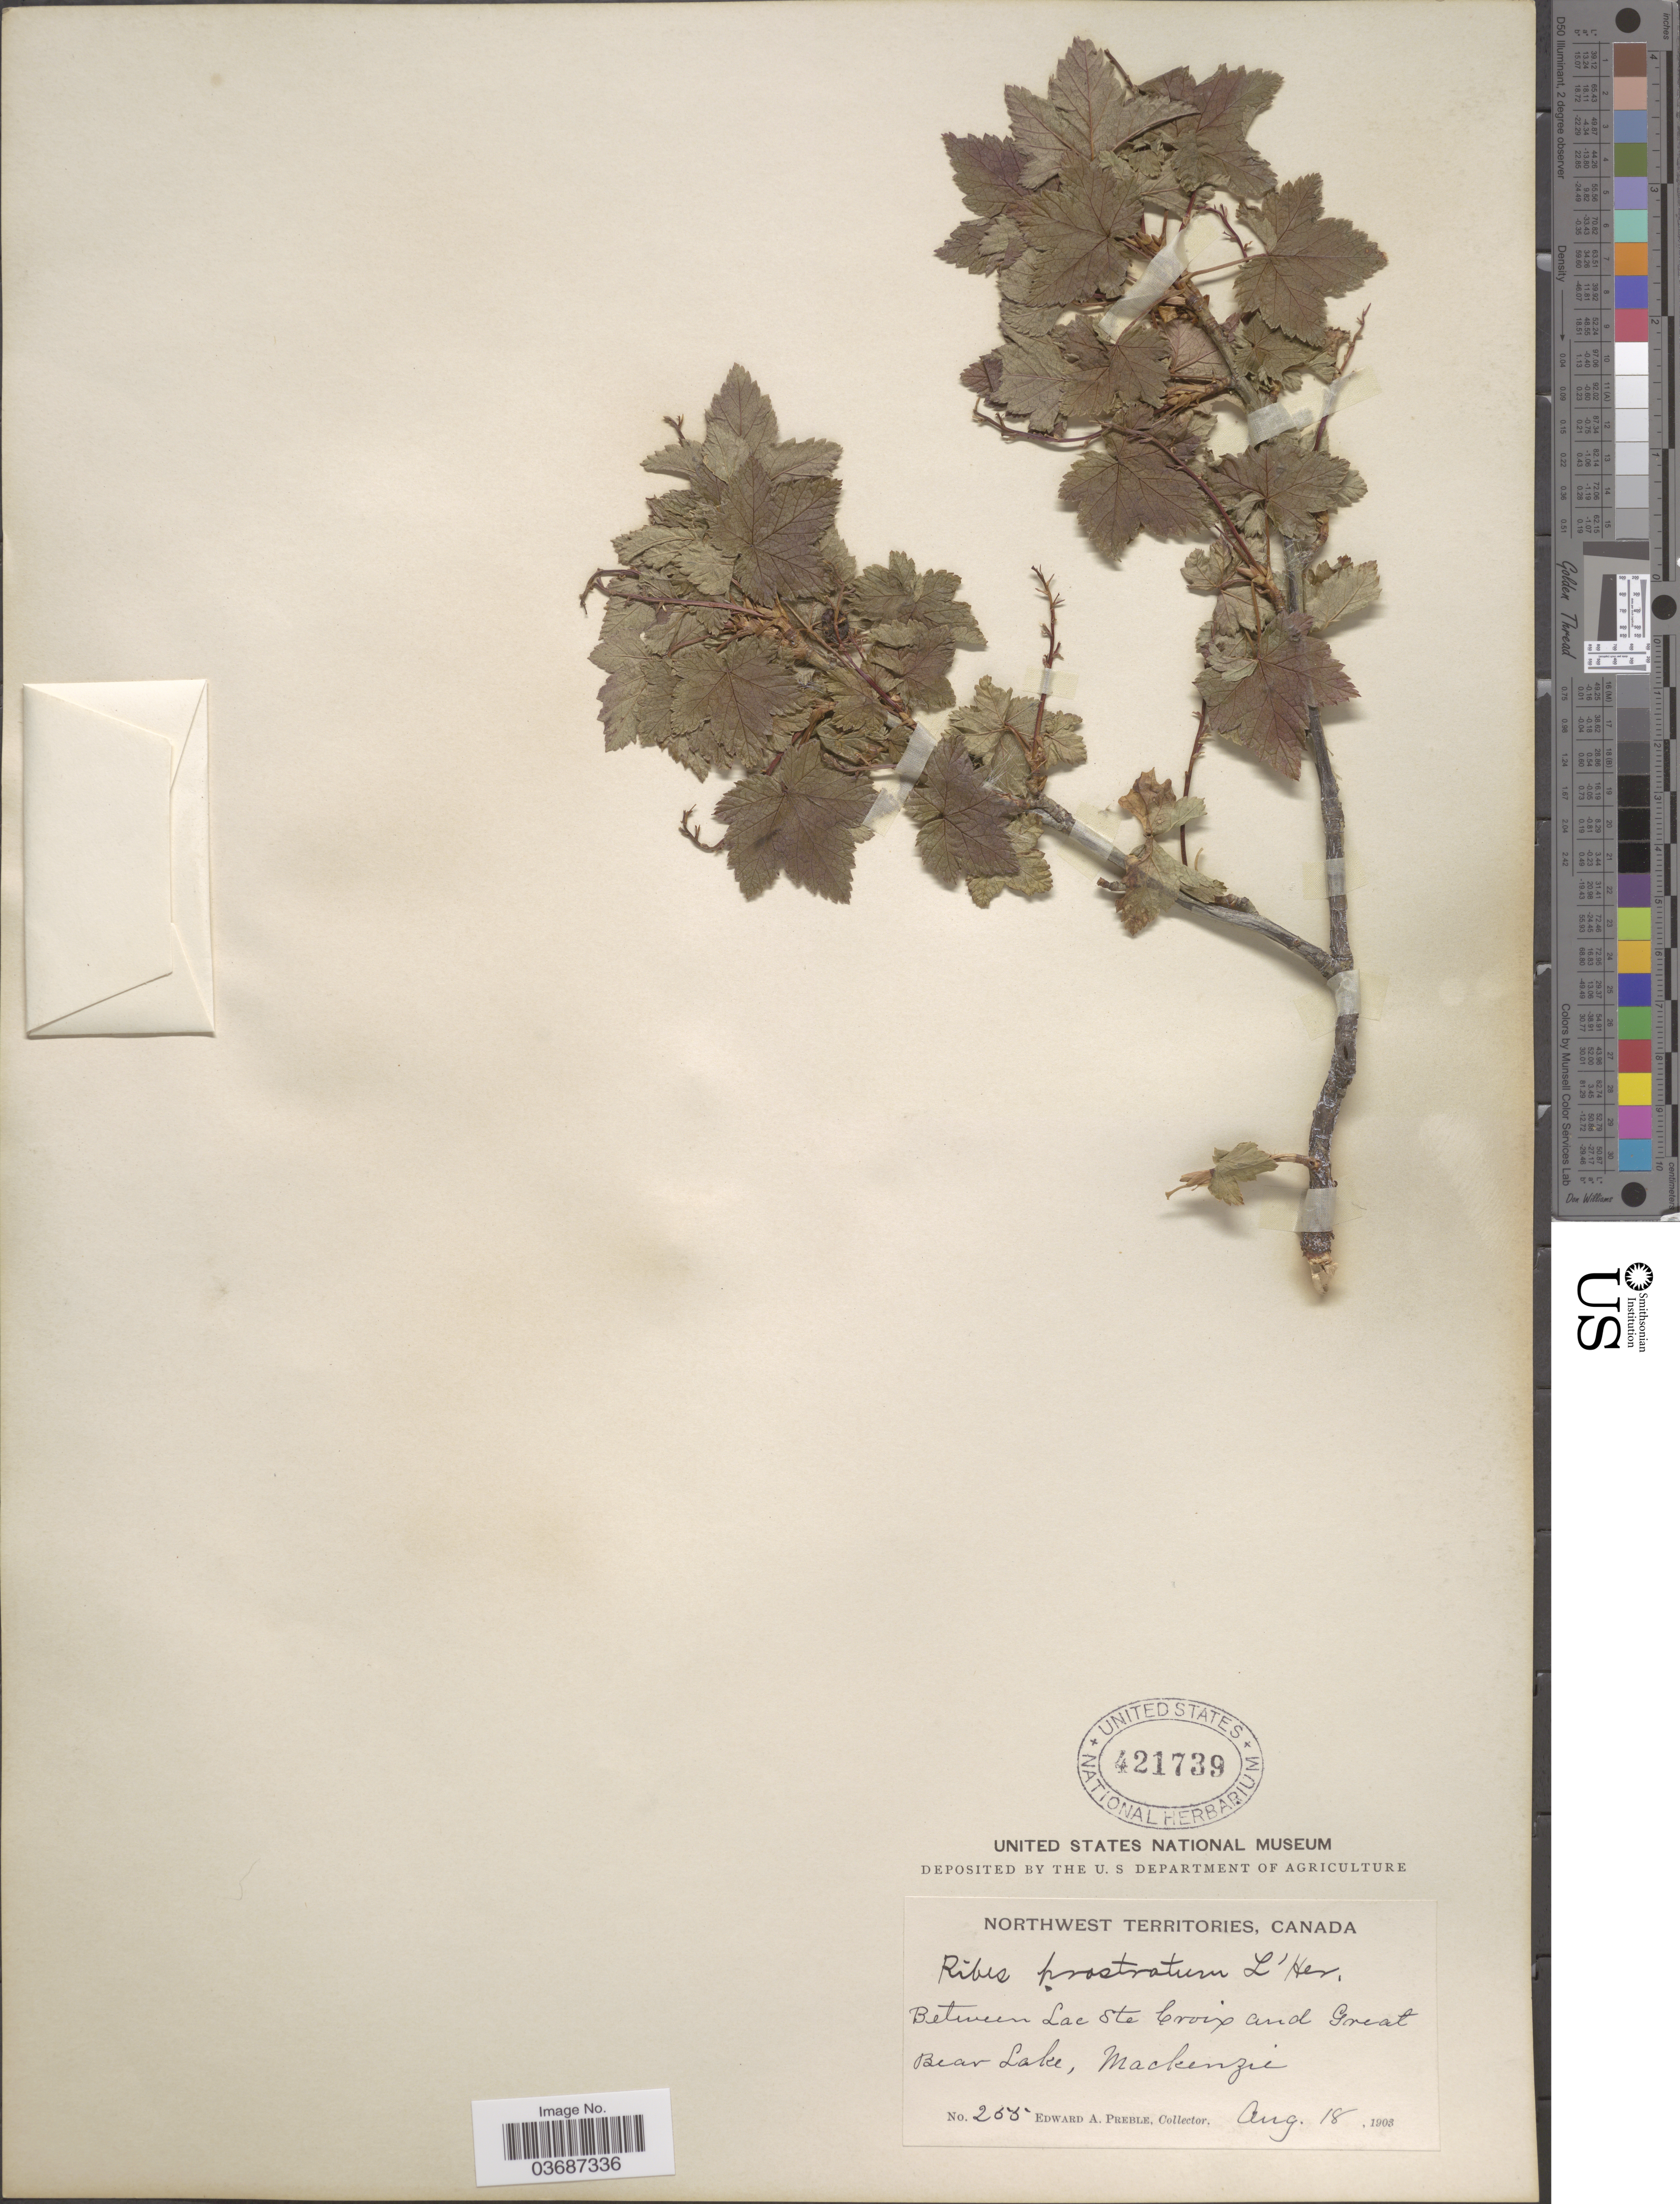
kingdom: Plantae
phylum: Tracheophyta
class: Magnoliopsida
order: Saxifragales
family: Grossulariaceae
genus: Ribes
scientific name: Ribes glandulosum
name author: Ruiz & Pav.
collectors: E. Preble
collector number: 255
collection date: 1903-08-18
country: Canada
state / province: Northwest Territories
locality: Between Lac Ste Croix and Great Bear Lake, Mackenzie.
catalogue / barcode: US 421739